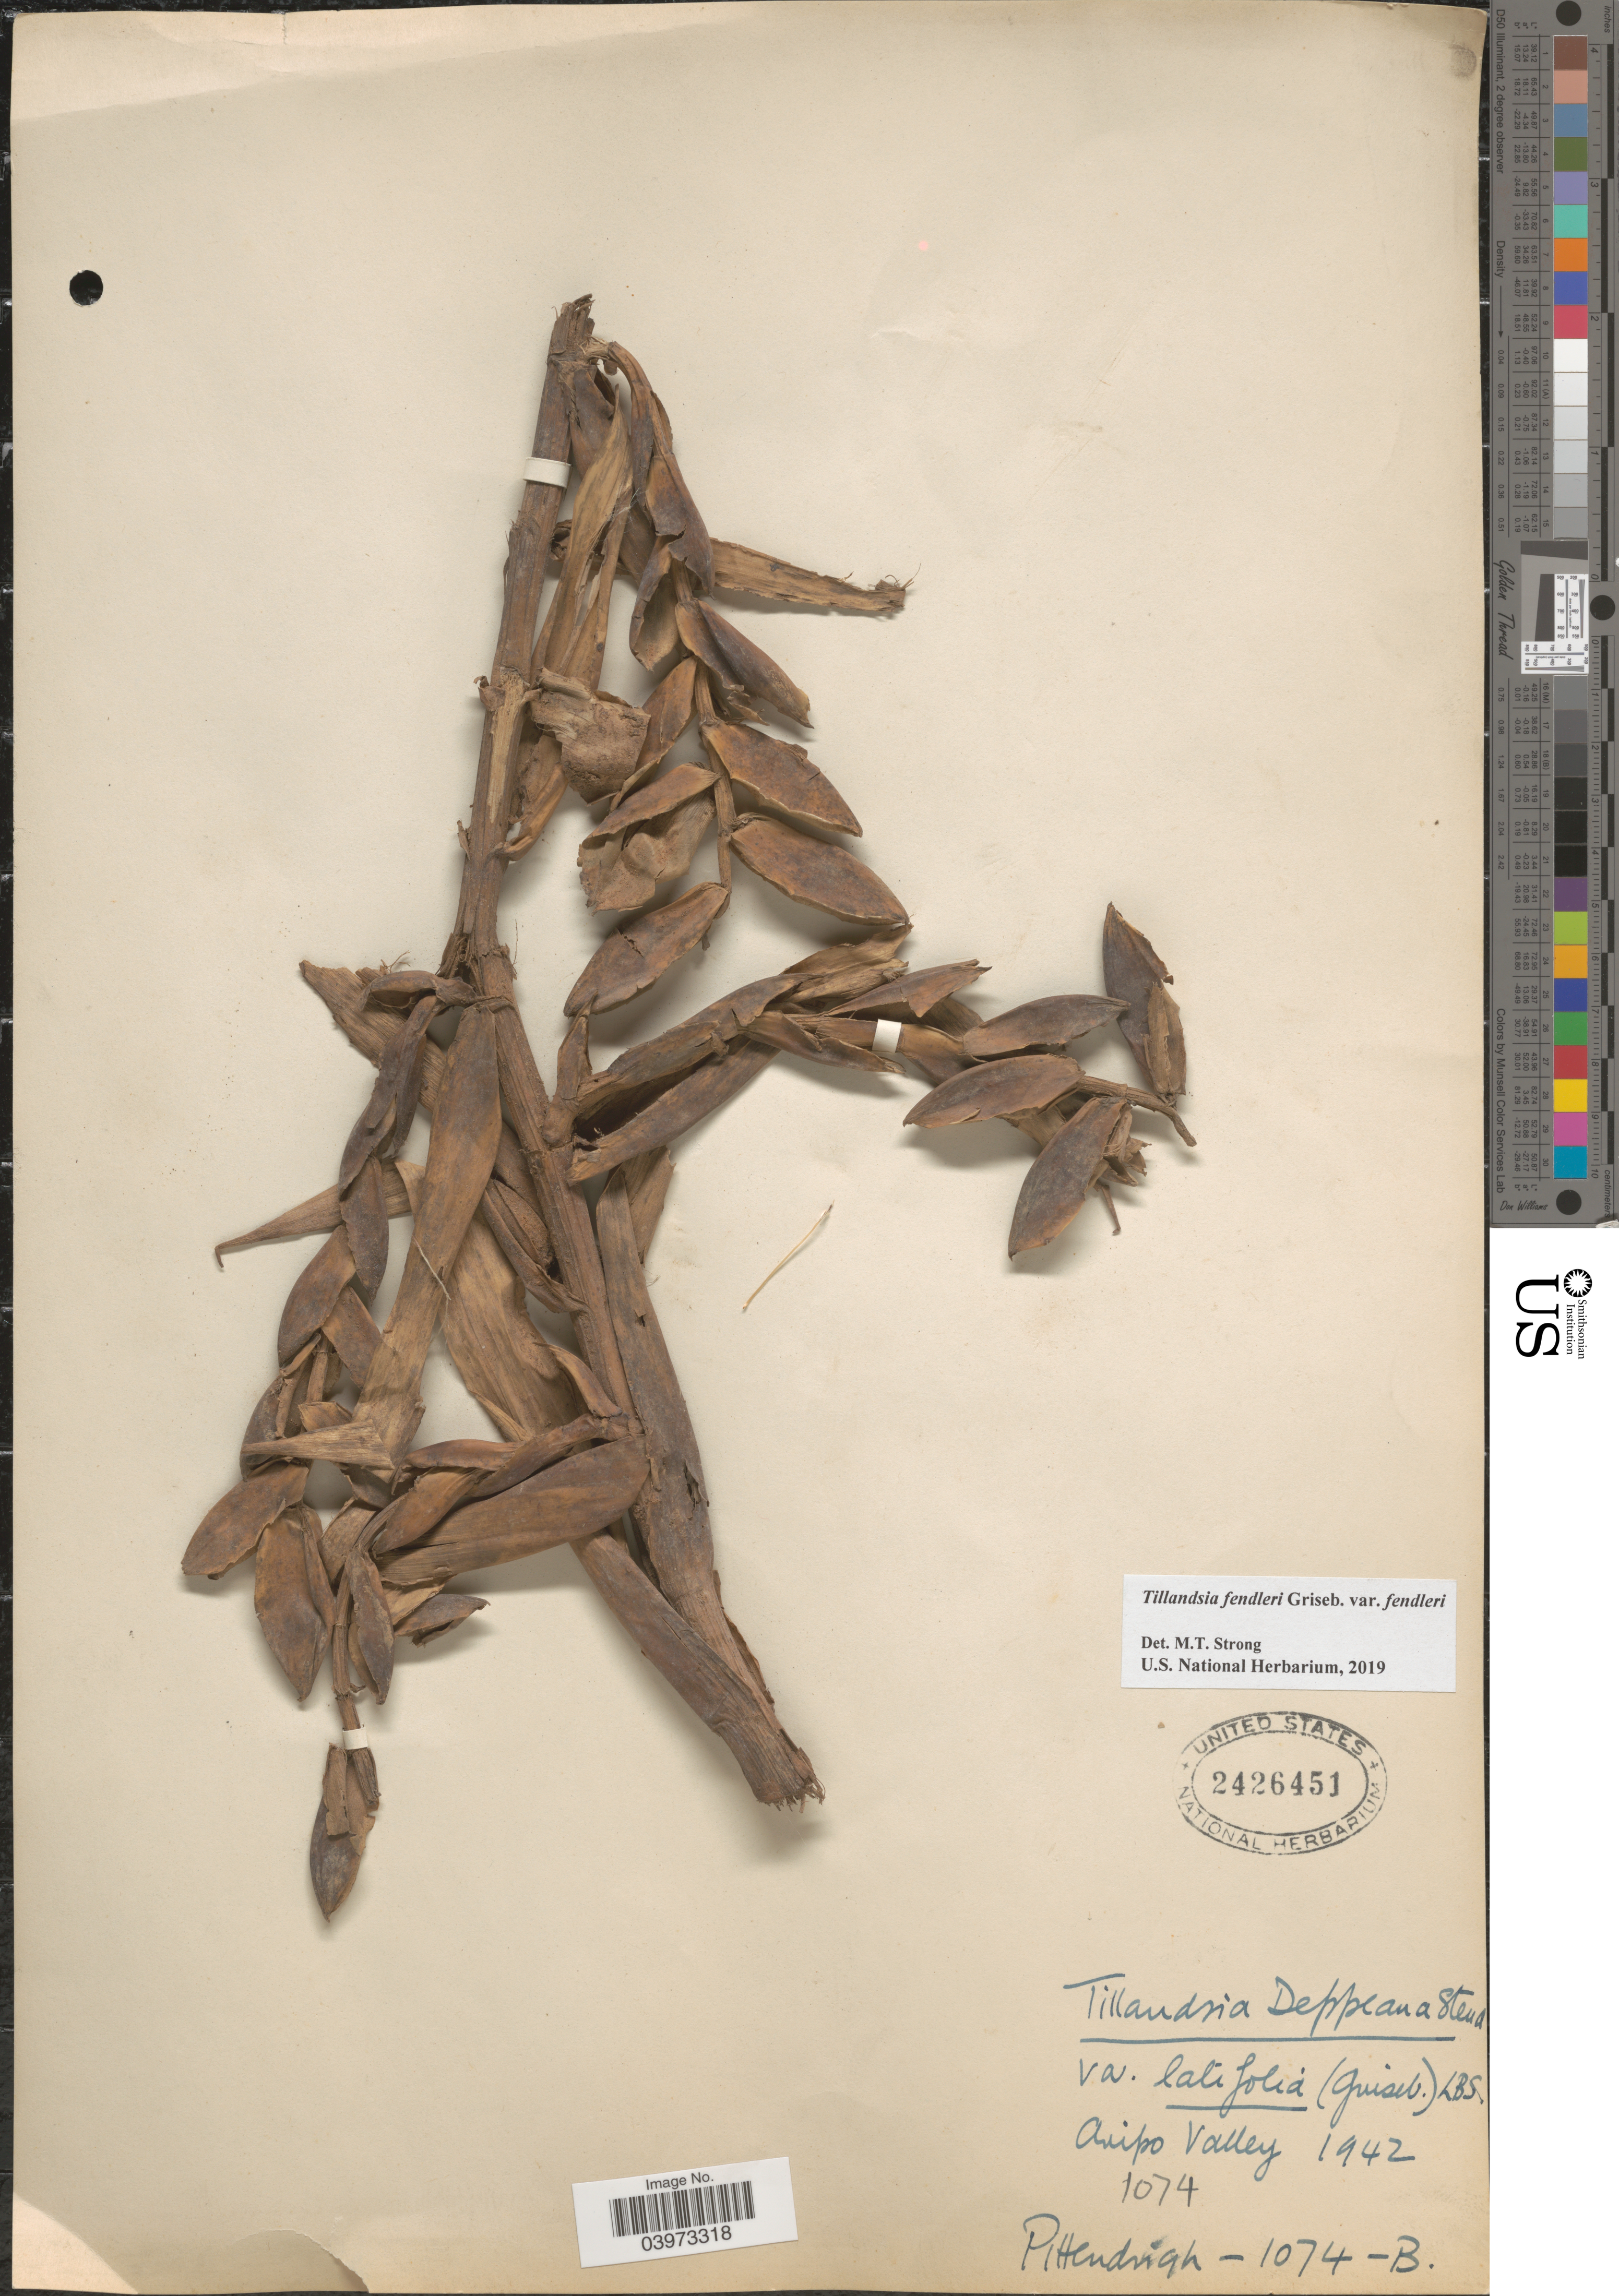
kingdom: Plantae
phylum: Tracheophyta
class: Liliopsida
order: Poales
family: Bromeliaceae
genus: Tillandsia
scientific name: Tillandsia fendleri var. fendleri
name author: Griseb.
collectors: Pittendrigh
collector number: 1074-B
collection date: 1942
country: Trinidad and Tobago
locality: Aripo Valley.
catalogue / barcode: US 2426451